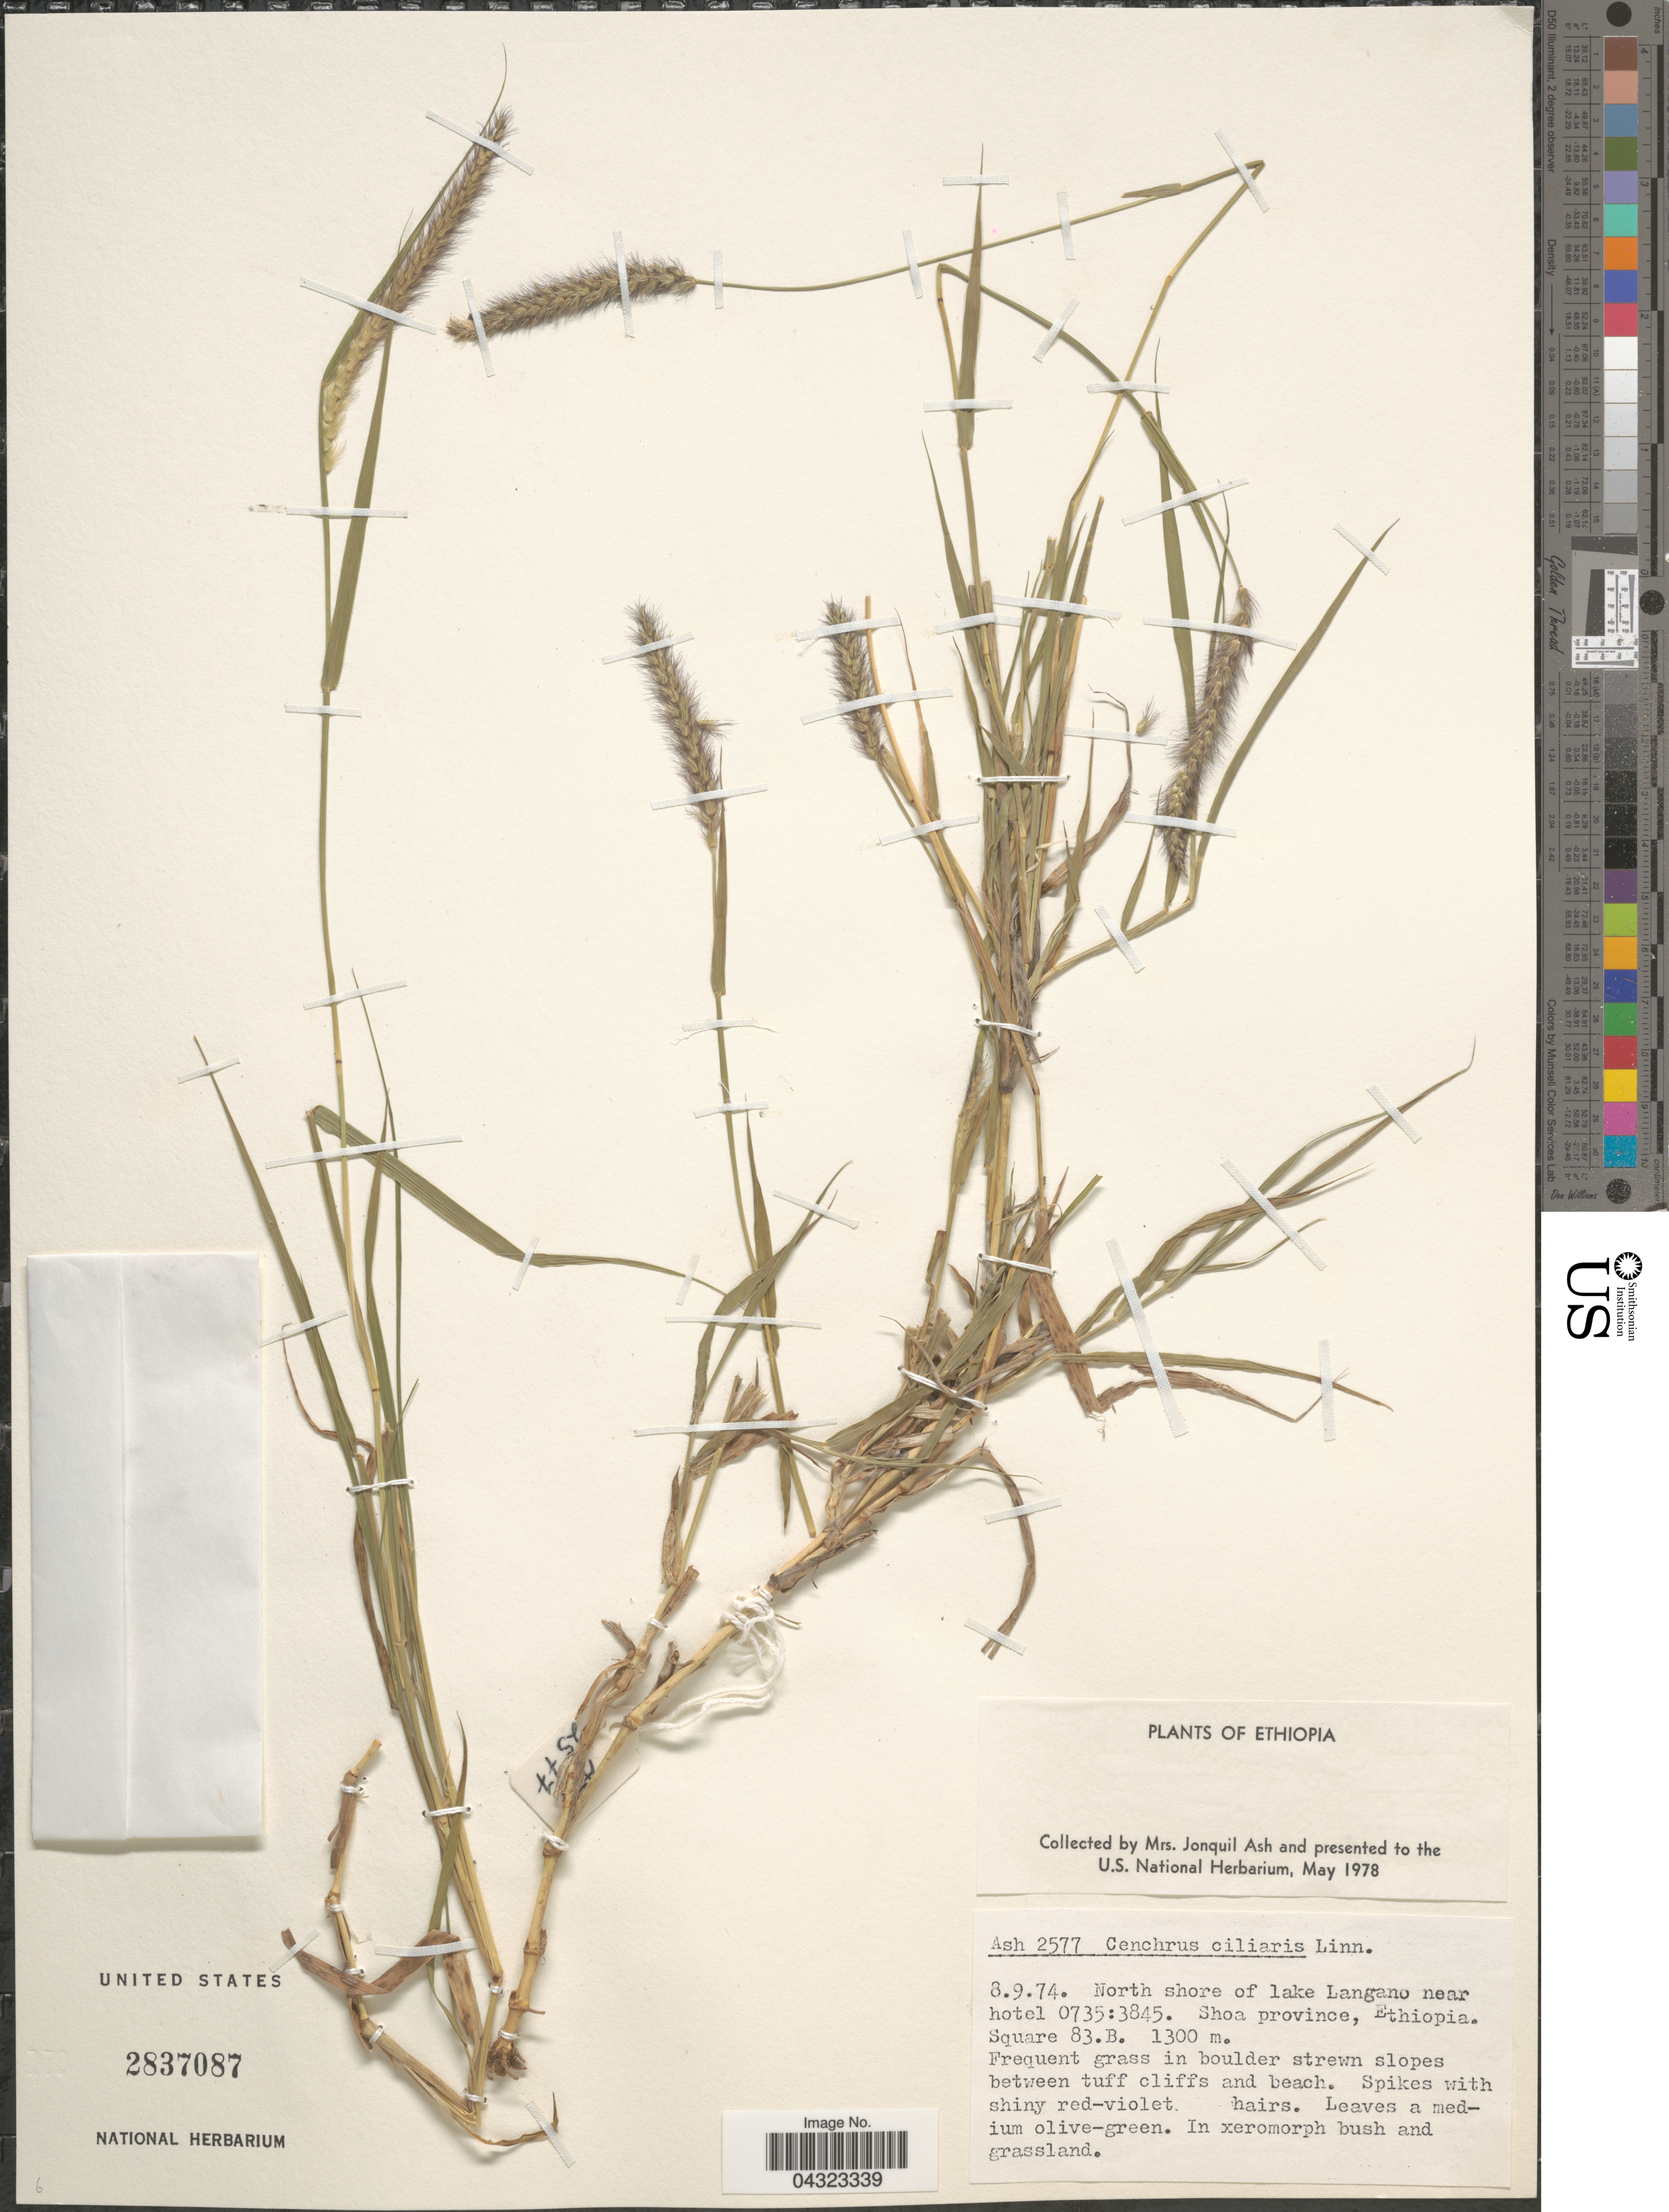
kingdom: Plantae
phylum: Tracheophyta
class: Liliopsida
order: Poales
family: Poaceae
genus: Cenchrus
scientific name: Cenchrus ciliaris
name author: L.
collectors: J. Ash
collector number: Ash 2577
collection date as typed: Transcribed d/m/y: 8/9/74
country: Ethiopia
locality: North shore of lake Langano near hotel 0735:3845. Shoa province, Square 83.B.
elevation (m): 1300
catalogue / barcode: US 2837087